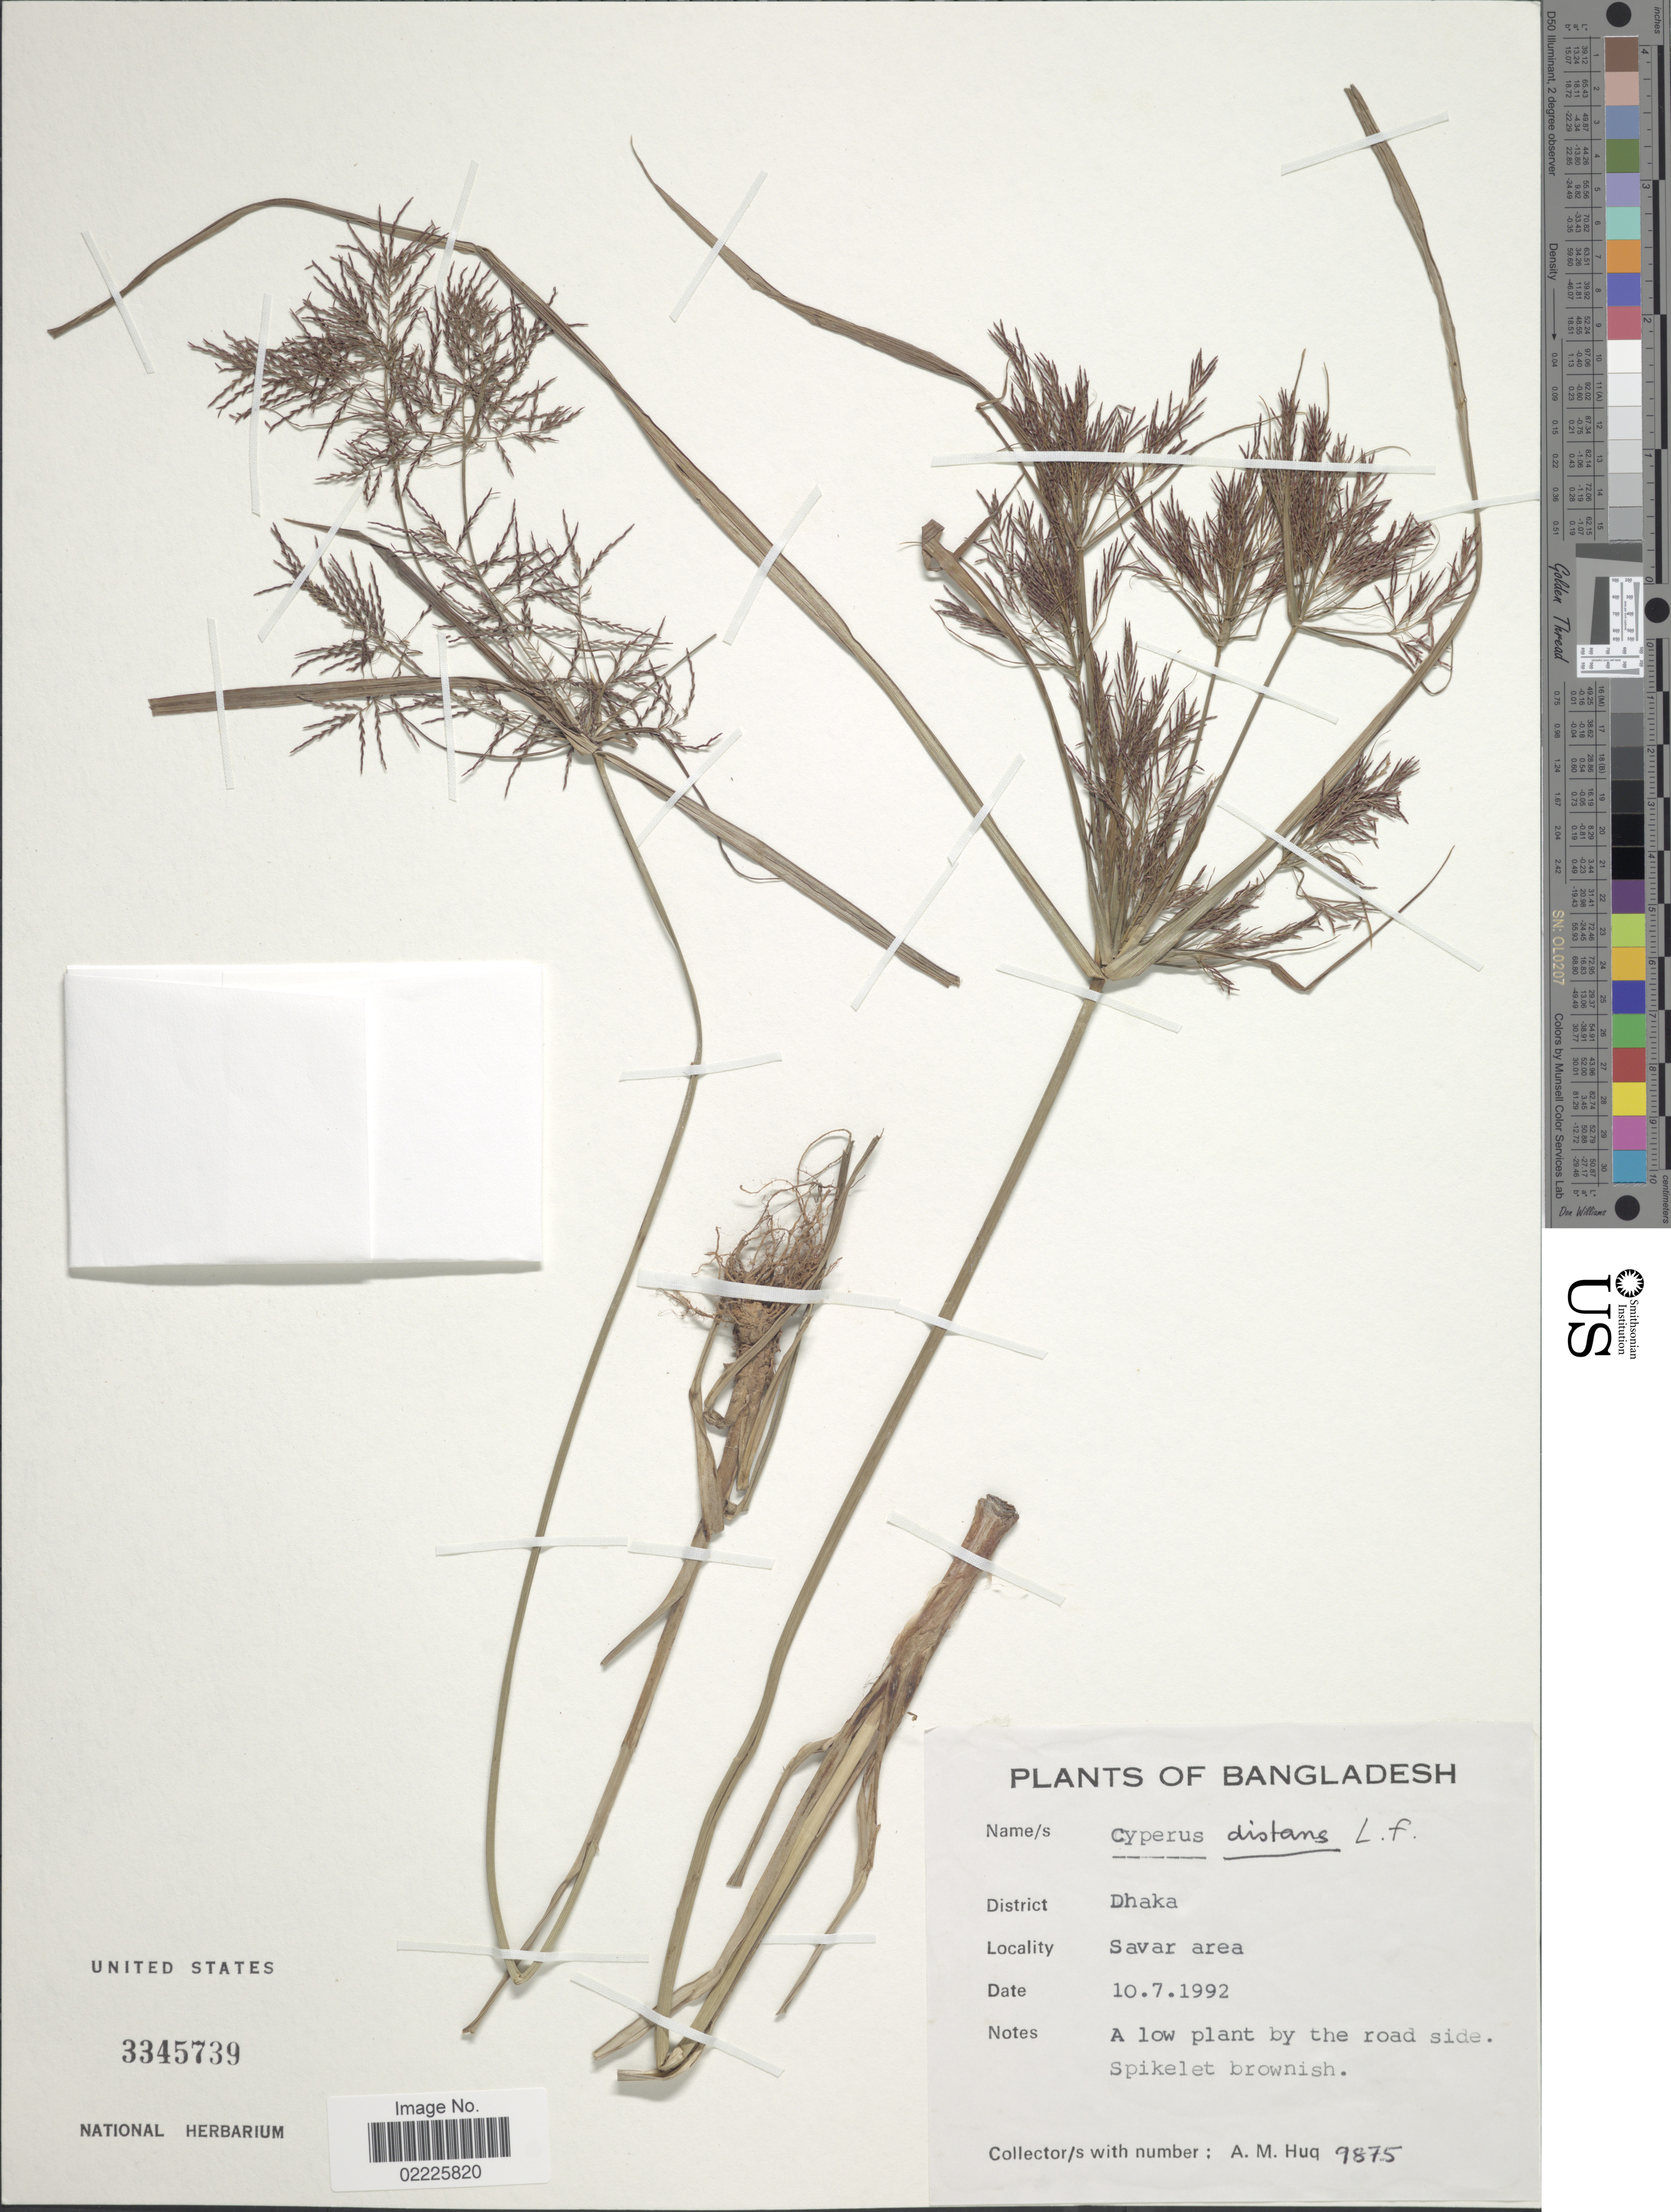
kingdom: Plantae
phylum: Tracheophyta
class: Liliopsida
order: Poales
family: Cyperaceae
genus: Cyperus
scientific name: Cyperus distans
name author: L. f.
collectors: A. M. Huq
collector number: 9875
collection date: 1992-07-10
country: Bangladesh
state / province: Dhaka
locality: Savar Area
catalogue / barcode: US 3345739